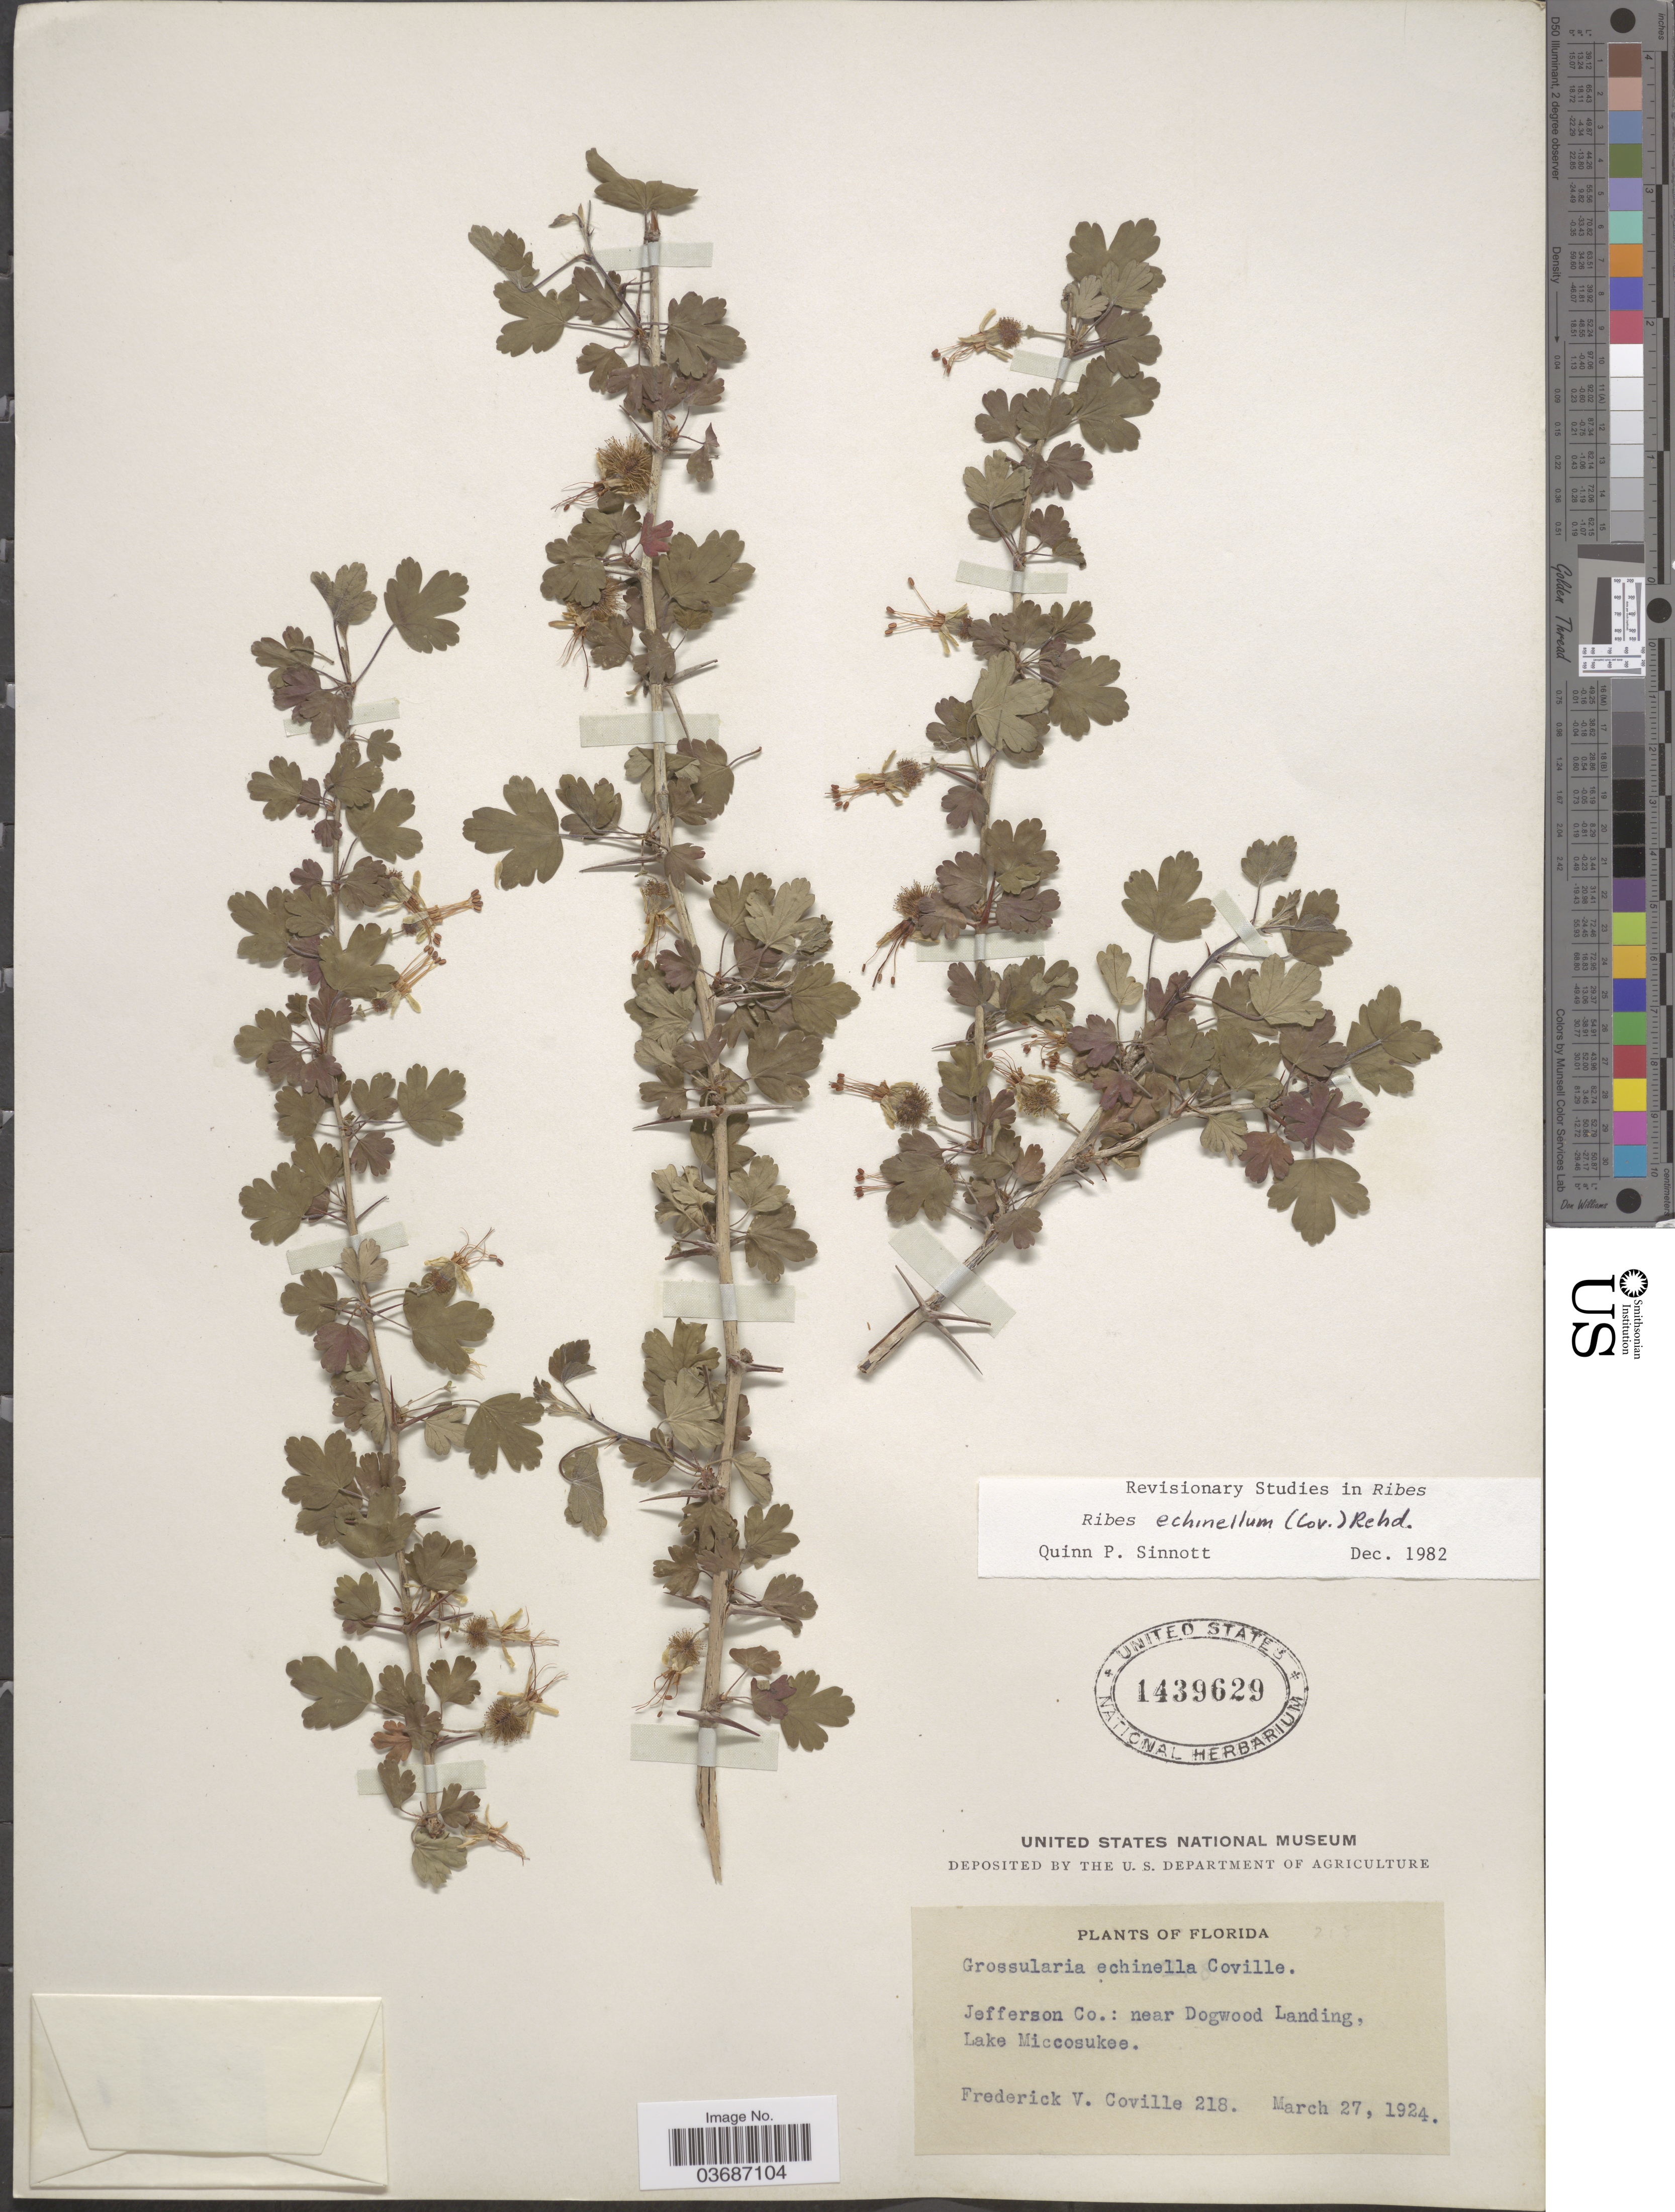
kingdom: Plantae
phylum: Tracheophyta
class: Magnoliopsida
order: Saxifragales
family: Grossulariaceae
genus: Ribes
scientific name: Ribes echinellum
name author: (Coville) Rehder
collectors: F. V. Coville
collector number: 218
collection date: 1924-03-27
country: United States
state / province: Florida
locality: Jefferson Co.: near Dogwood Landing, Lake Miccosukee.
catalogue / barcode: US 1439629